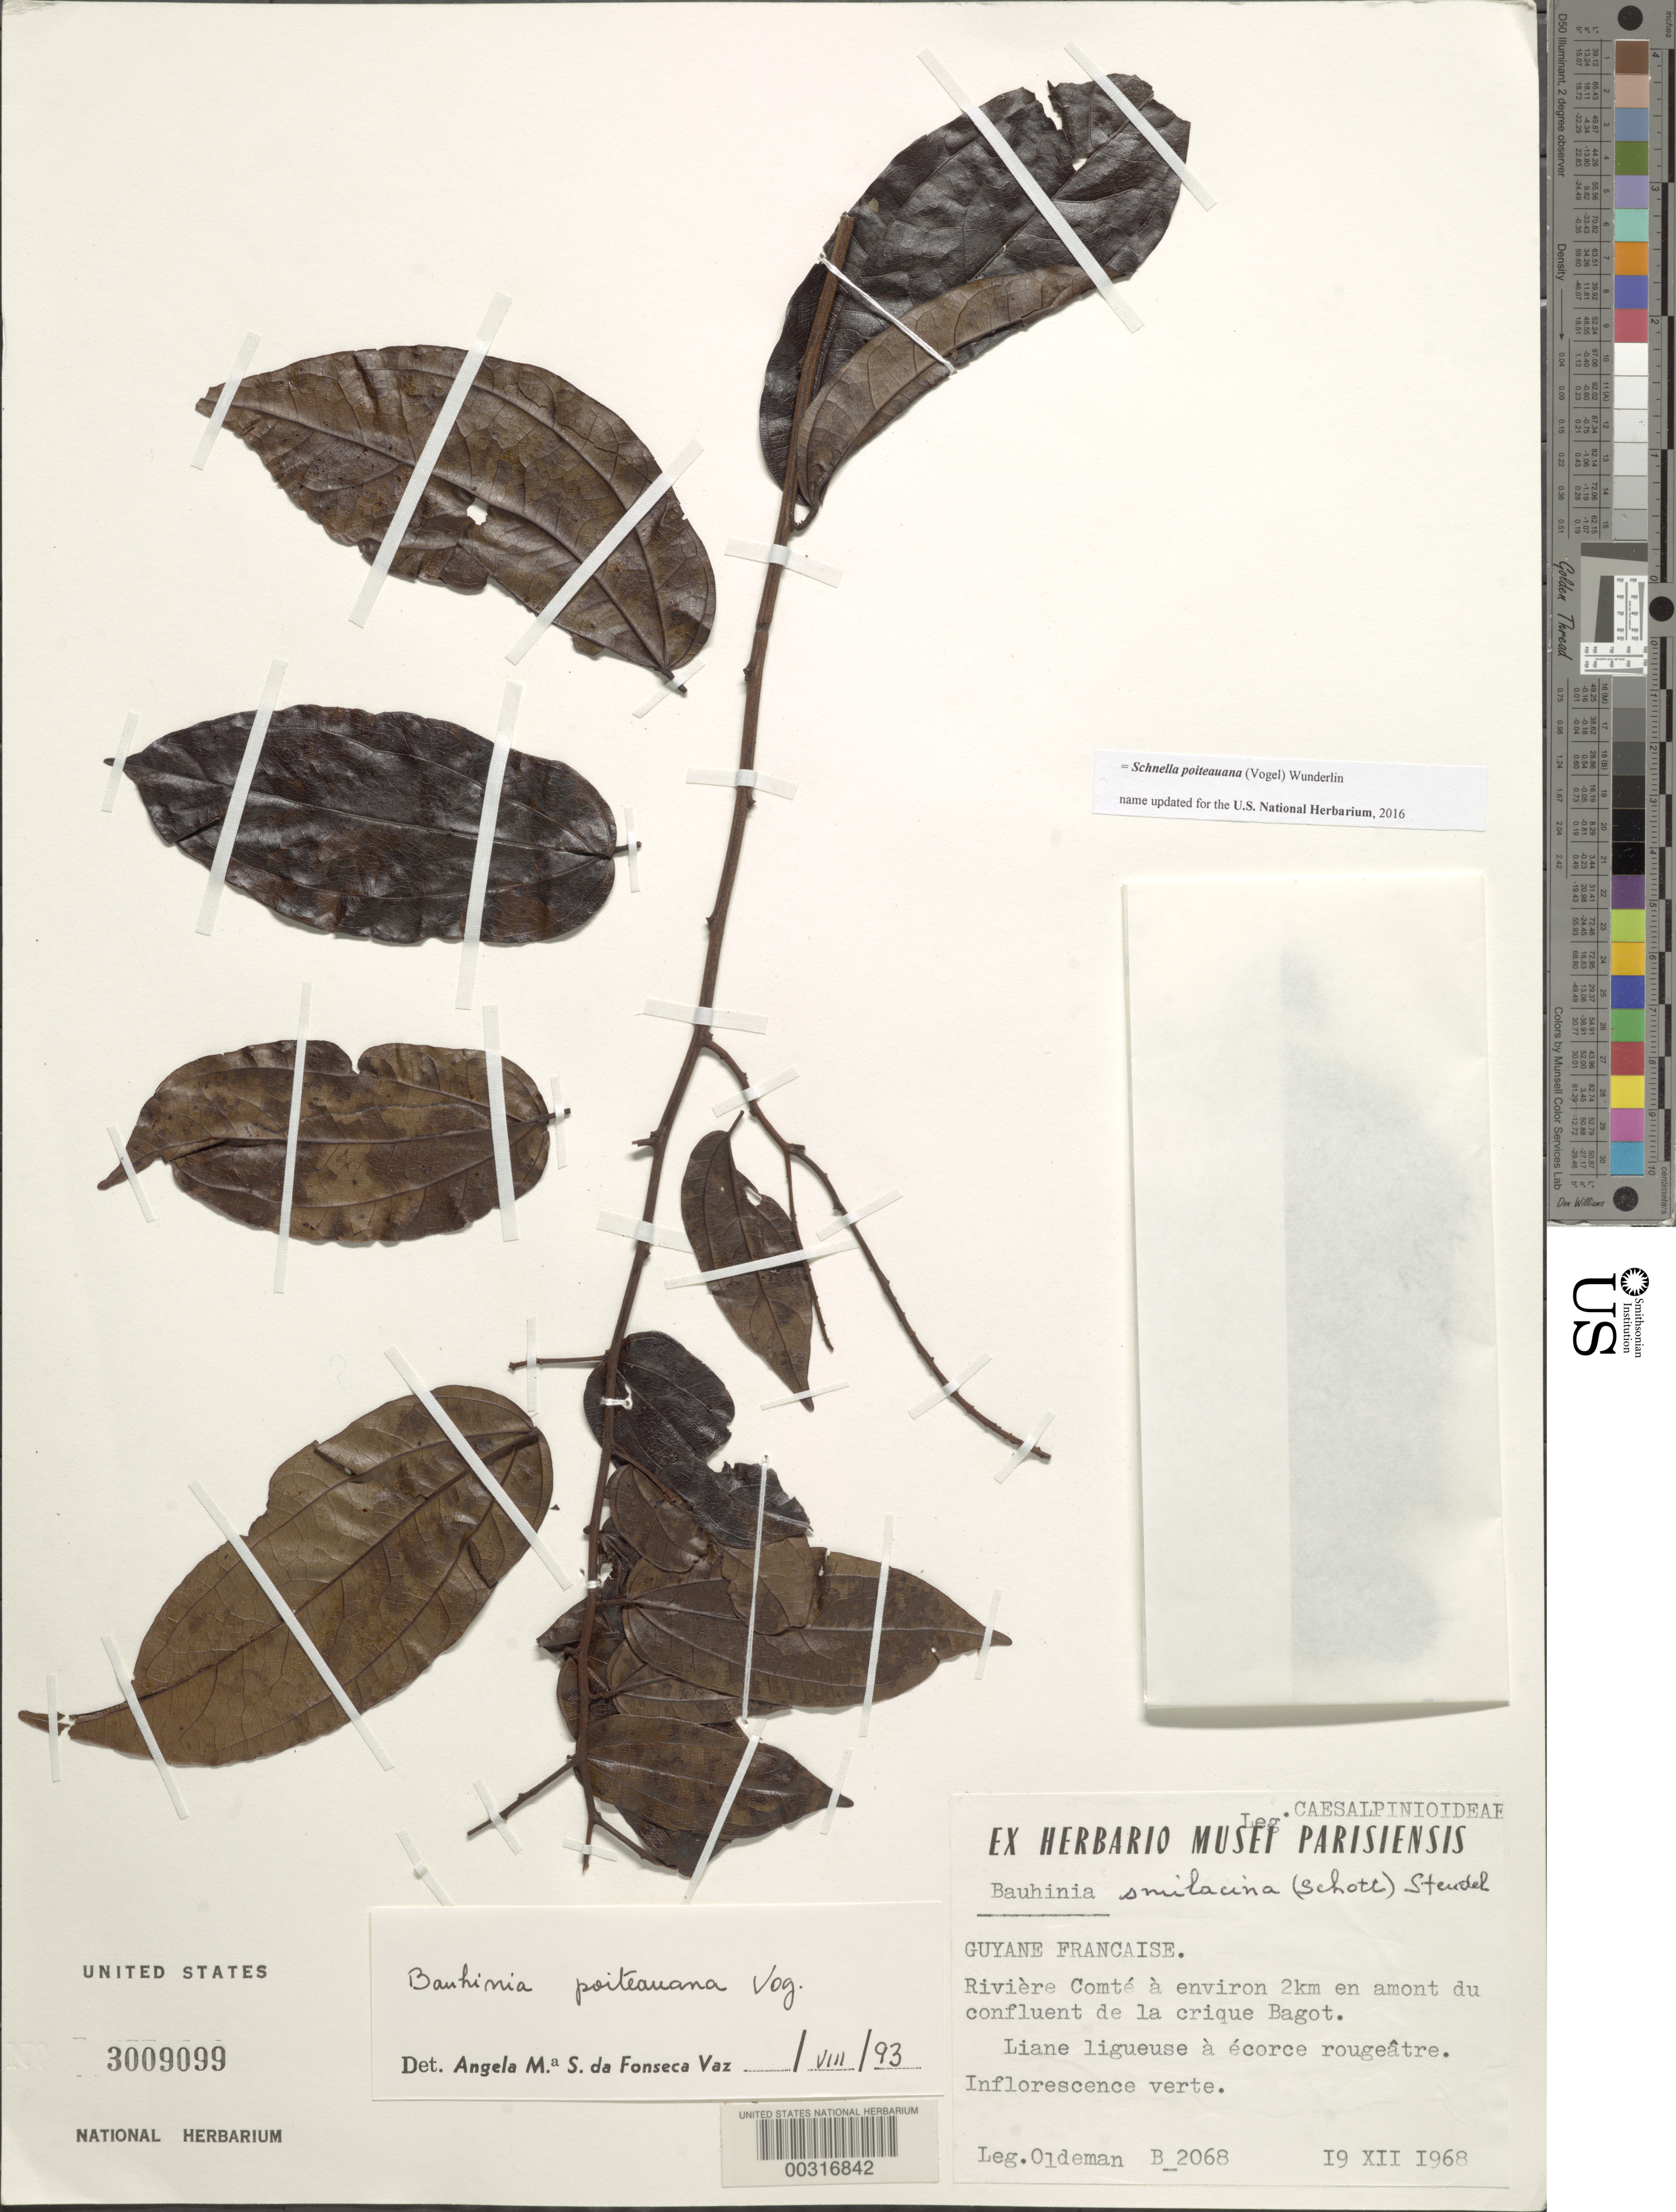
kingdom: Plantae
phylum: Tracheophyta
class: Magnoliopsida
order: Fabales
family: Fabaceae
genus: Schnella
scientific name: Schnella poiteauana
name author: (Vogel) Wunderlin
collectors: R. Oldeman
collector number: B-2068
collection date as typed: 19 Dec 1968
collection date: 1968-12-19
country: French Guiana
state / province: Cayenne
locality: Comte river about 2 km upriver from the confluent of the bagot creek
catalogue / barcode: US 3009099